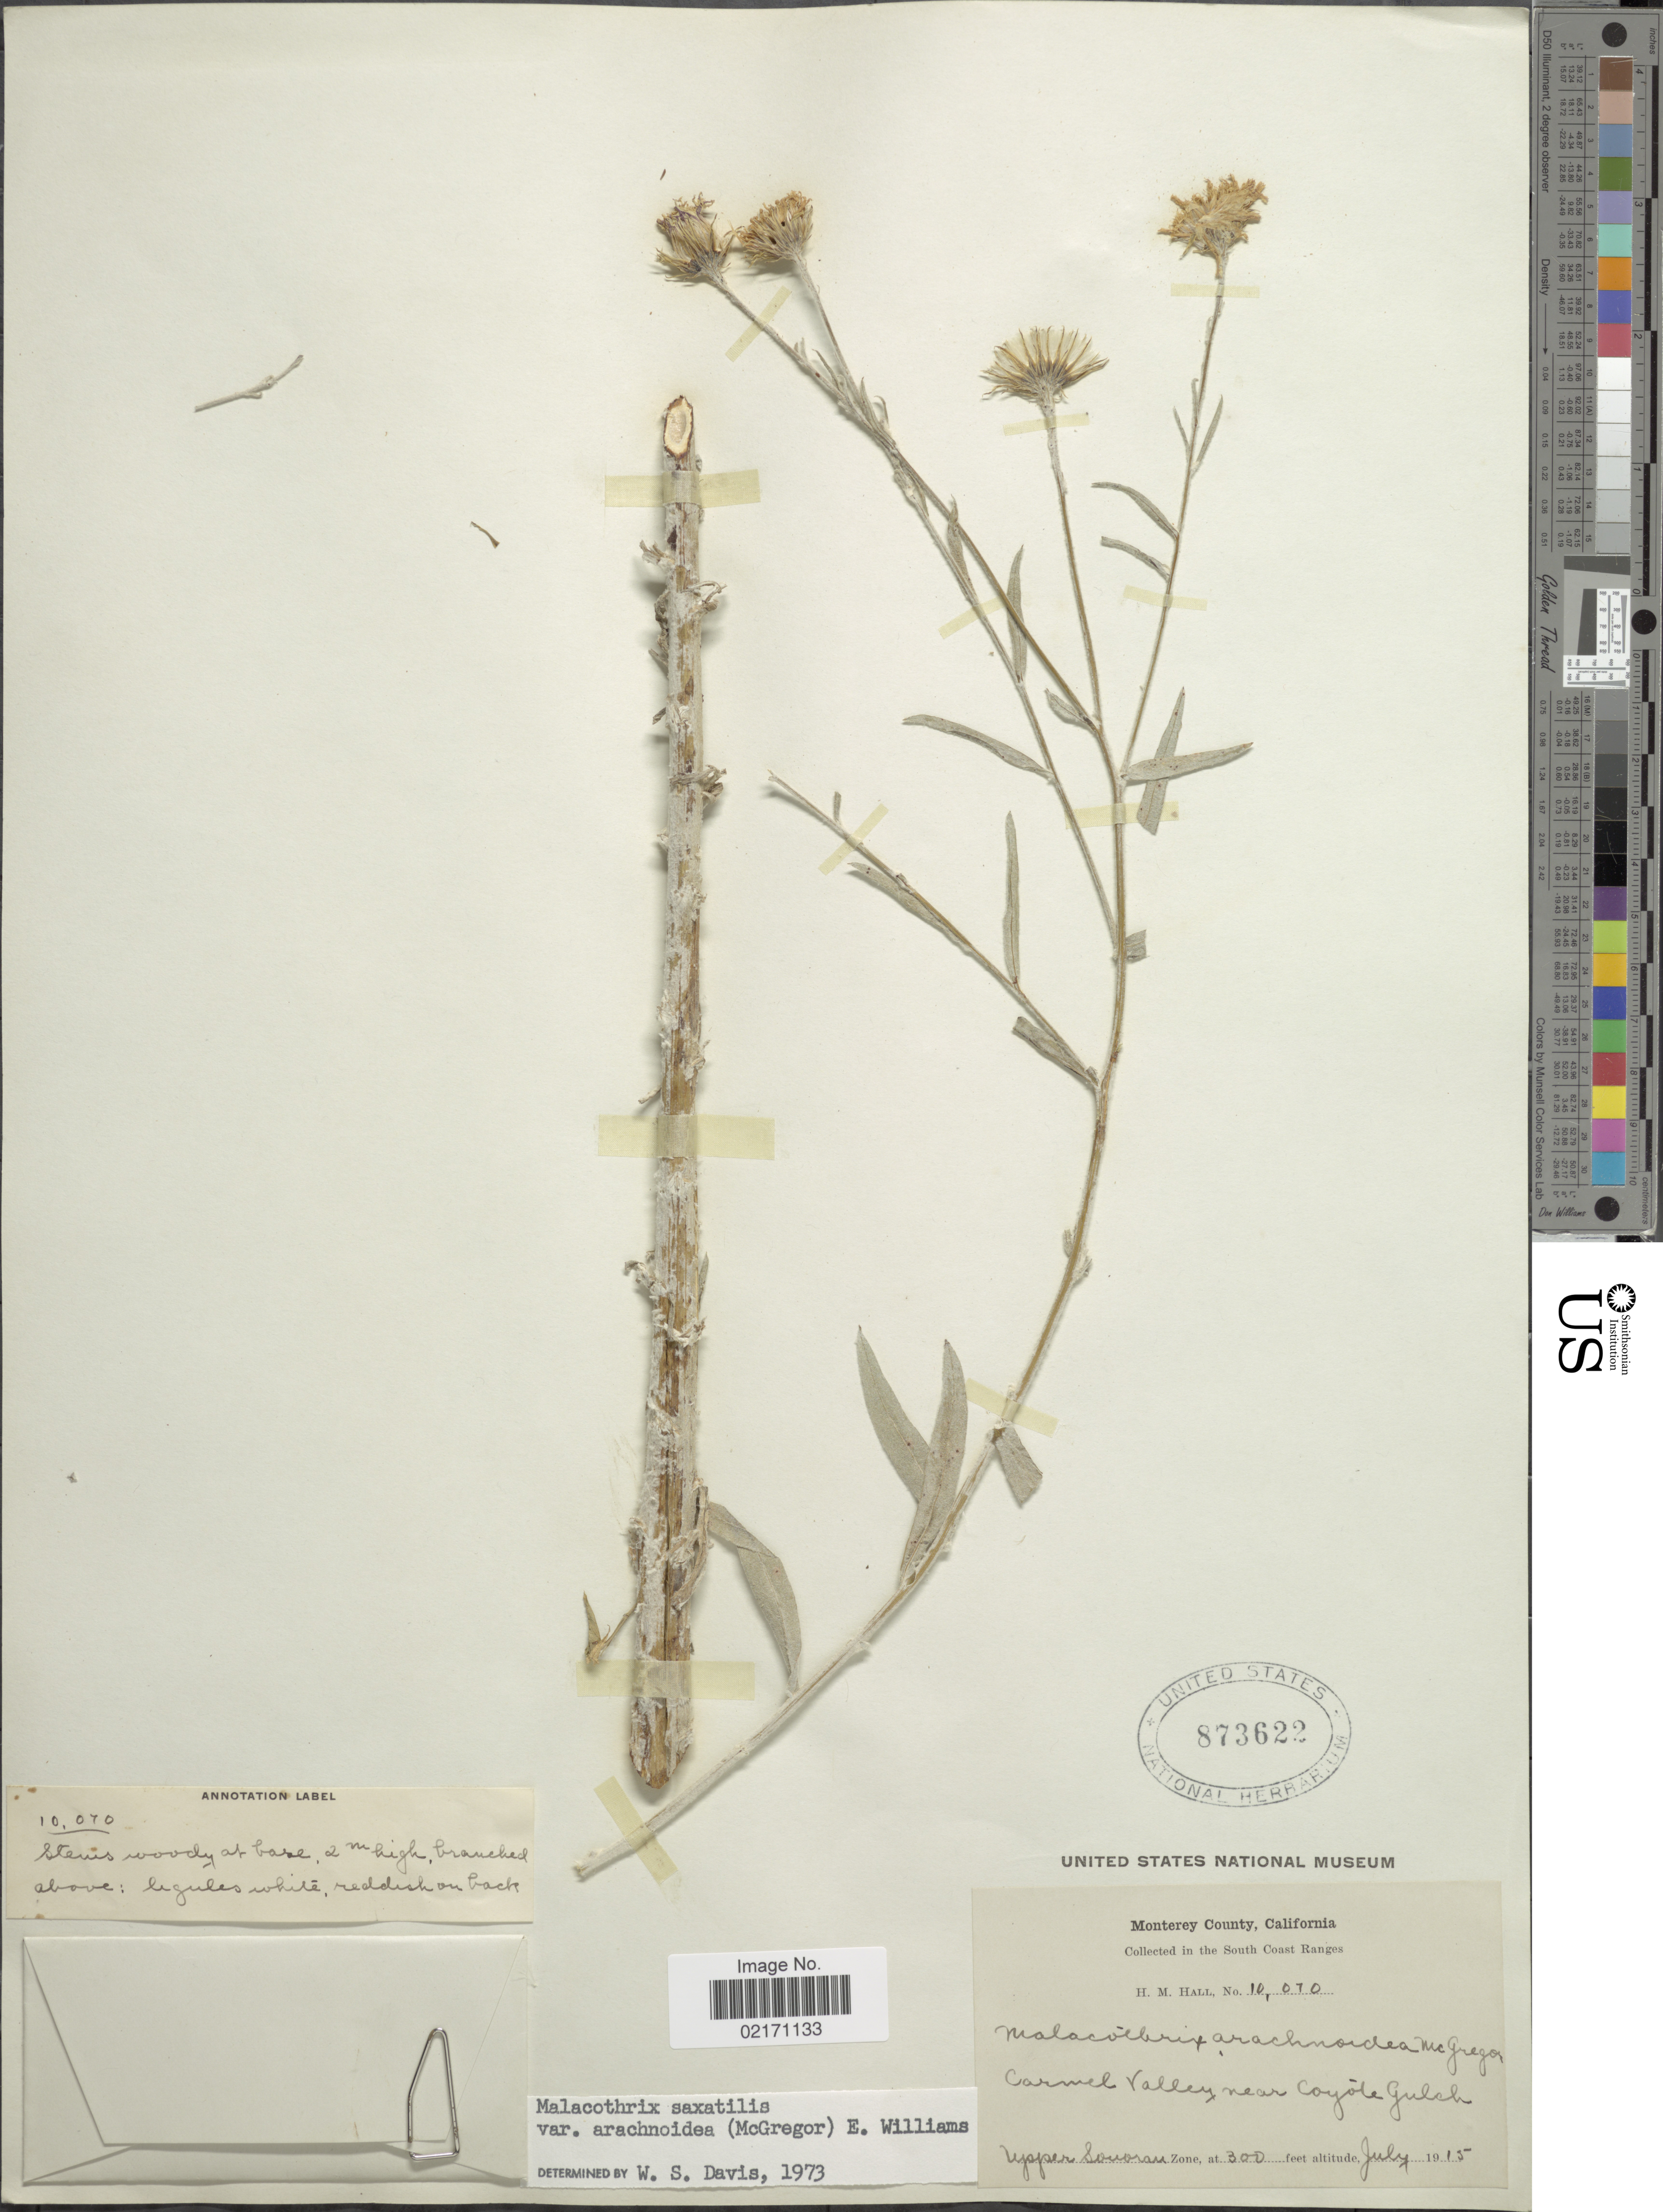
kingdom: Plantae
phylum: Tracheophyta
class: Magnoliopsida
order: Asterales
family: Asteraceae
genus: Malacothrix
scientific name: Malacothrix saxatilis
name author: Torr. & A. Gray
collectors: H. M. Hall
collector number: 10070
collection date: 1915-07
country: United States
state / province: California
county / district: Monterey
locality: Monterey County, South Coast Ranges, Carmel Valley, near Coyote Gulch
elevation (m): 91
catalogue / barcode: US 873622